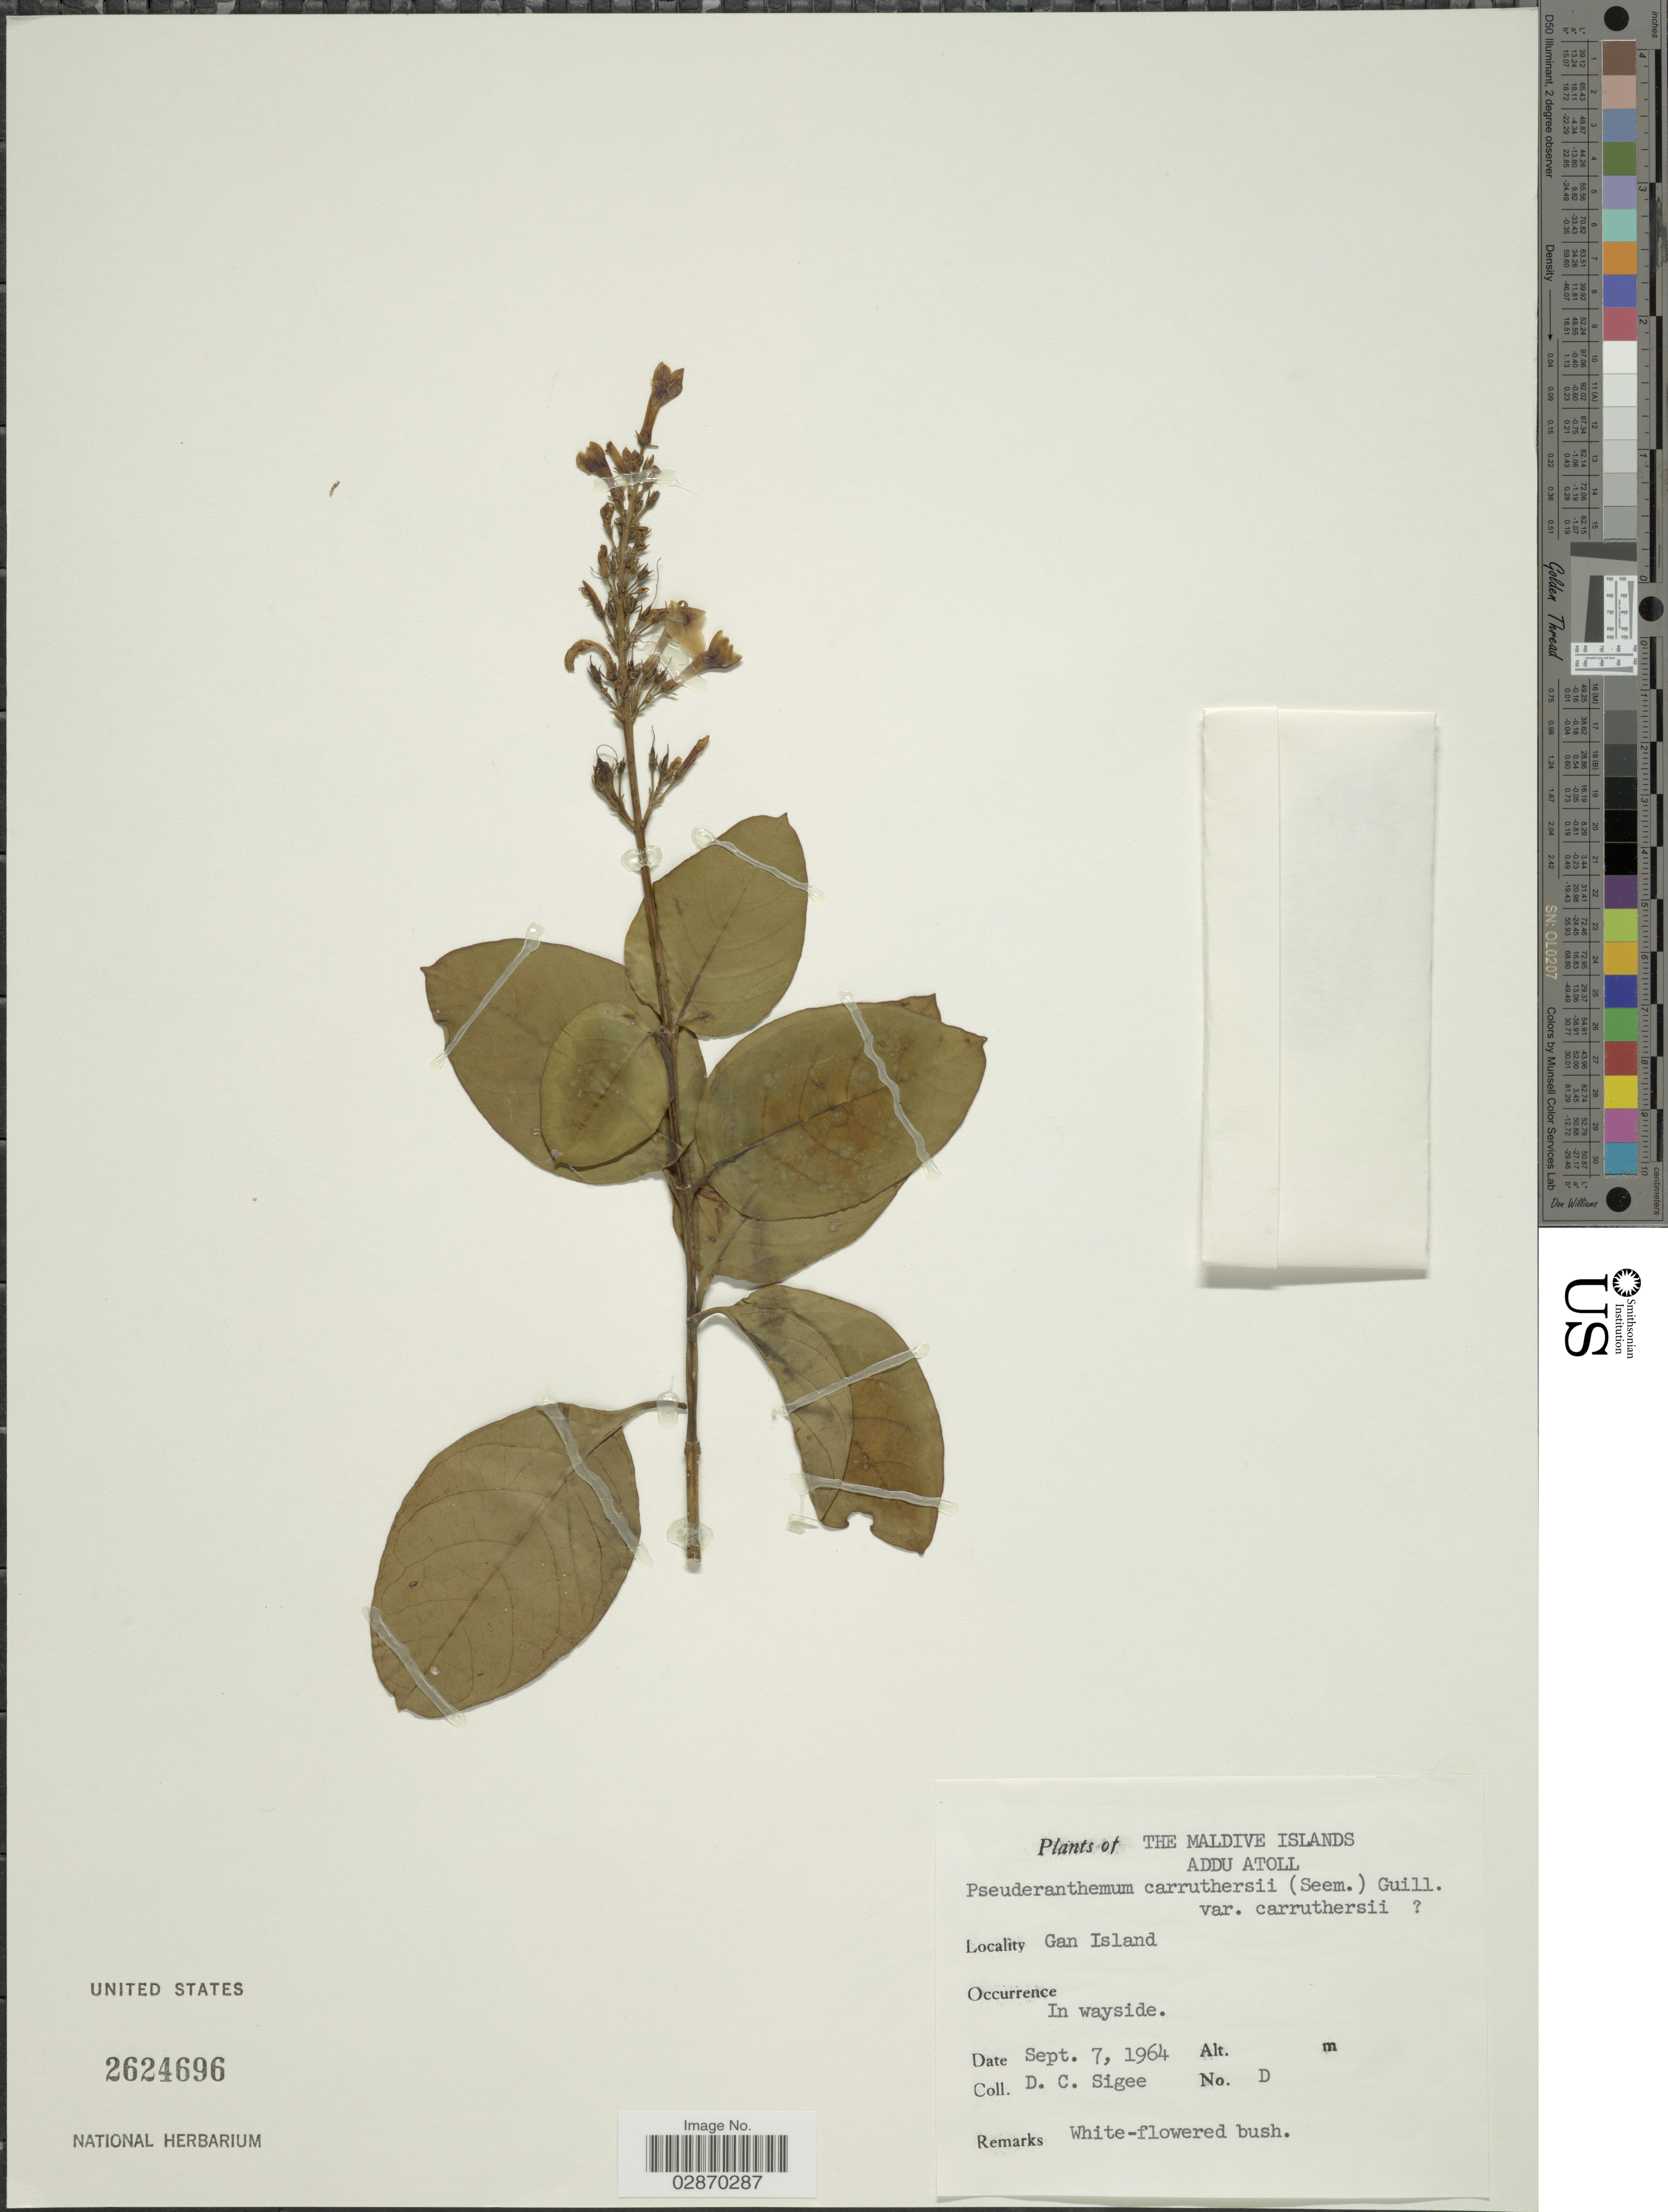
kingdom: Plantae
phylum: Tracheophyta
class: Magnoliopsida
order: Lamiales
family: Acanthaceae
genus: Pseuderanthemum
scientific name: Pseuderanthemum carruthersii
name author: (Seem.) Guillaumin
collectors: D. C. Sigee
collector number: D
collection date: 1964-09-07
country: Maldive Islands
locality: Addu Atoll. Gan Island.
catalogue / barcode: US 2624696